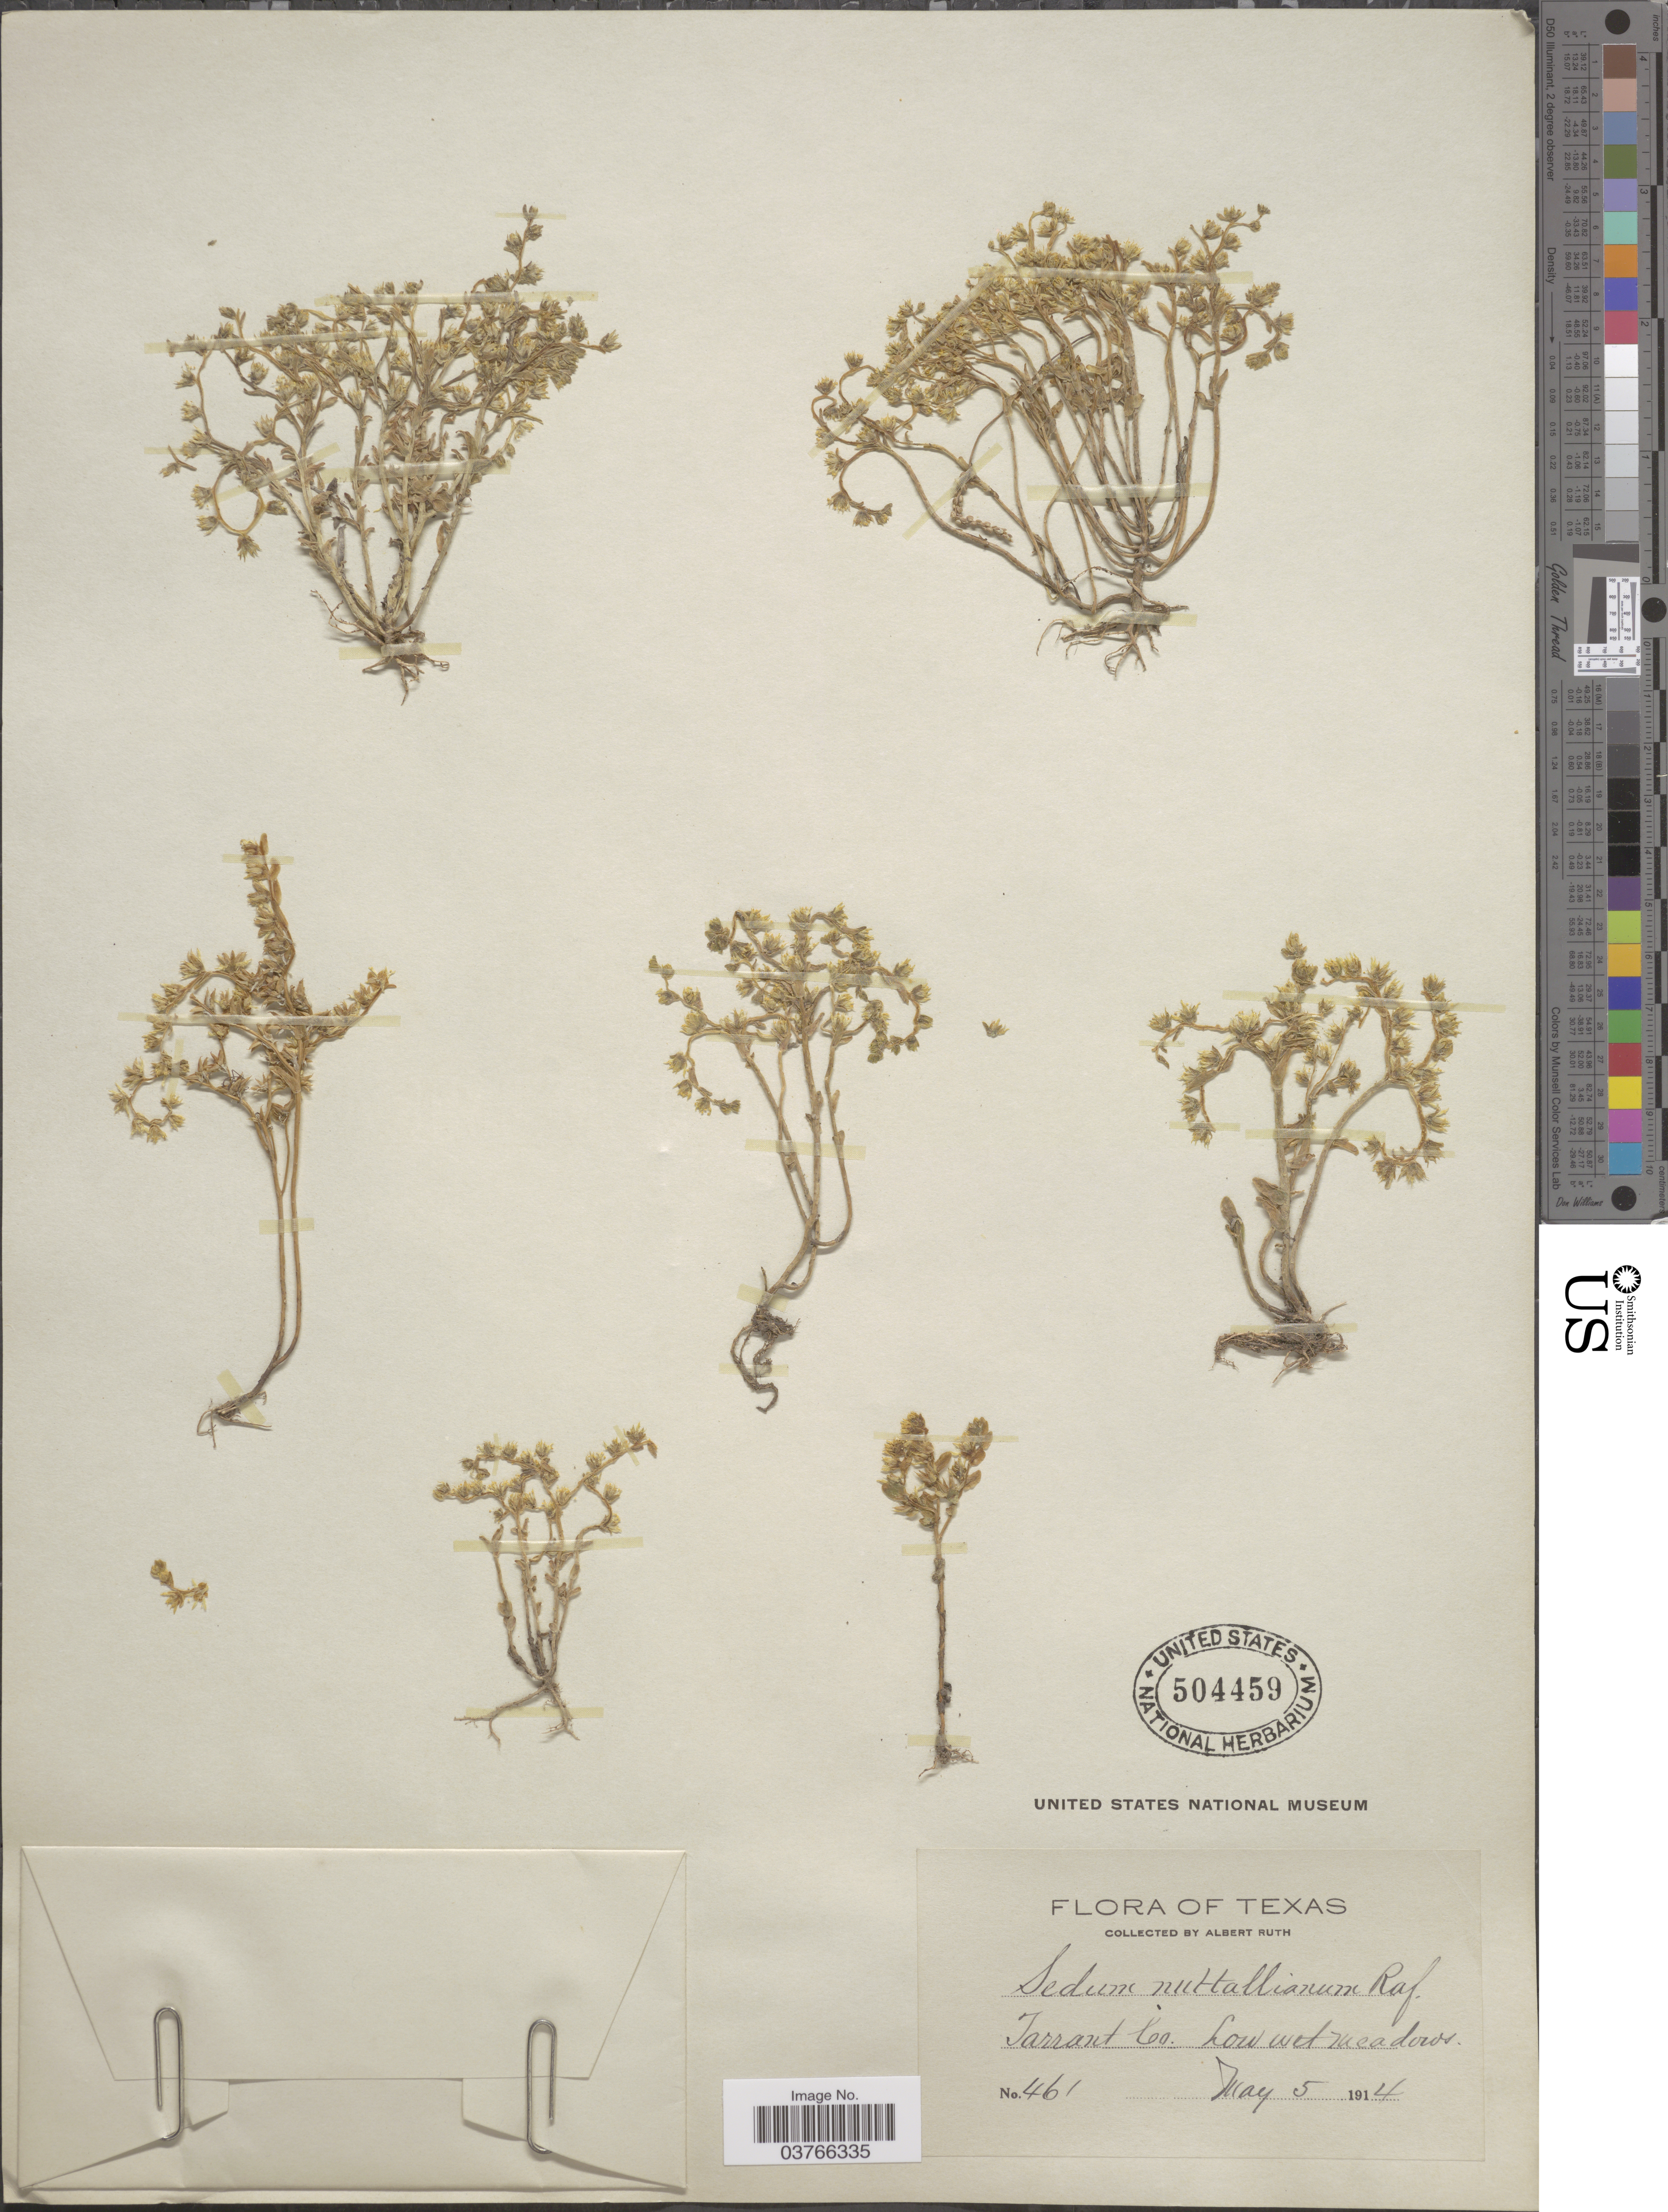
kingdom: Plantae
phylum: Tracheophyta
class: Magnoliopsida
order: Saxifragales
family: Crassulaceae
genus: Sedum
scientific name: Sedum nuttallianum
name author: Raf.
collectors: A. Ruth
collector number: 461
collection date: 1914-05-05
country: United States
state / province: Texas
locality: Tarrant Co. Low wet meadow.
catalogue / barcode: US 504459